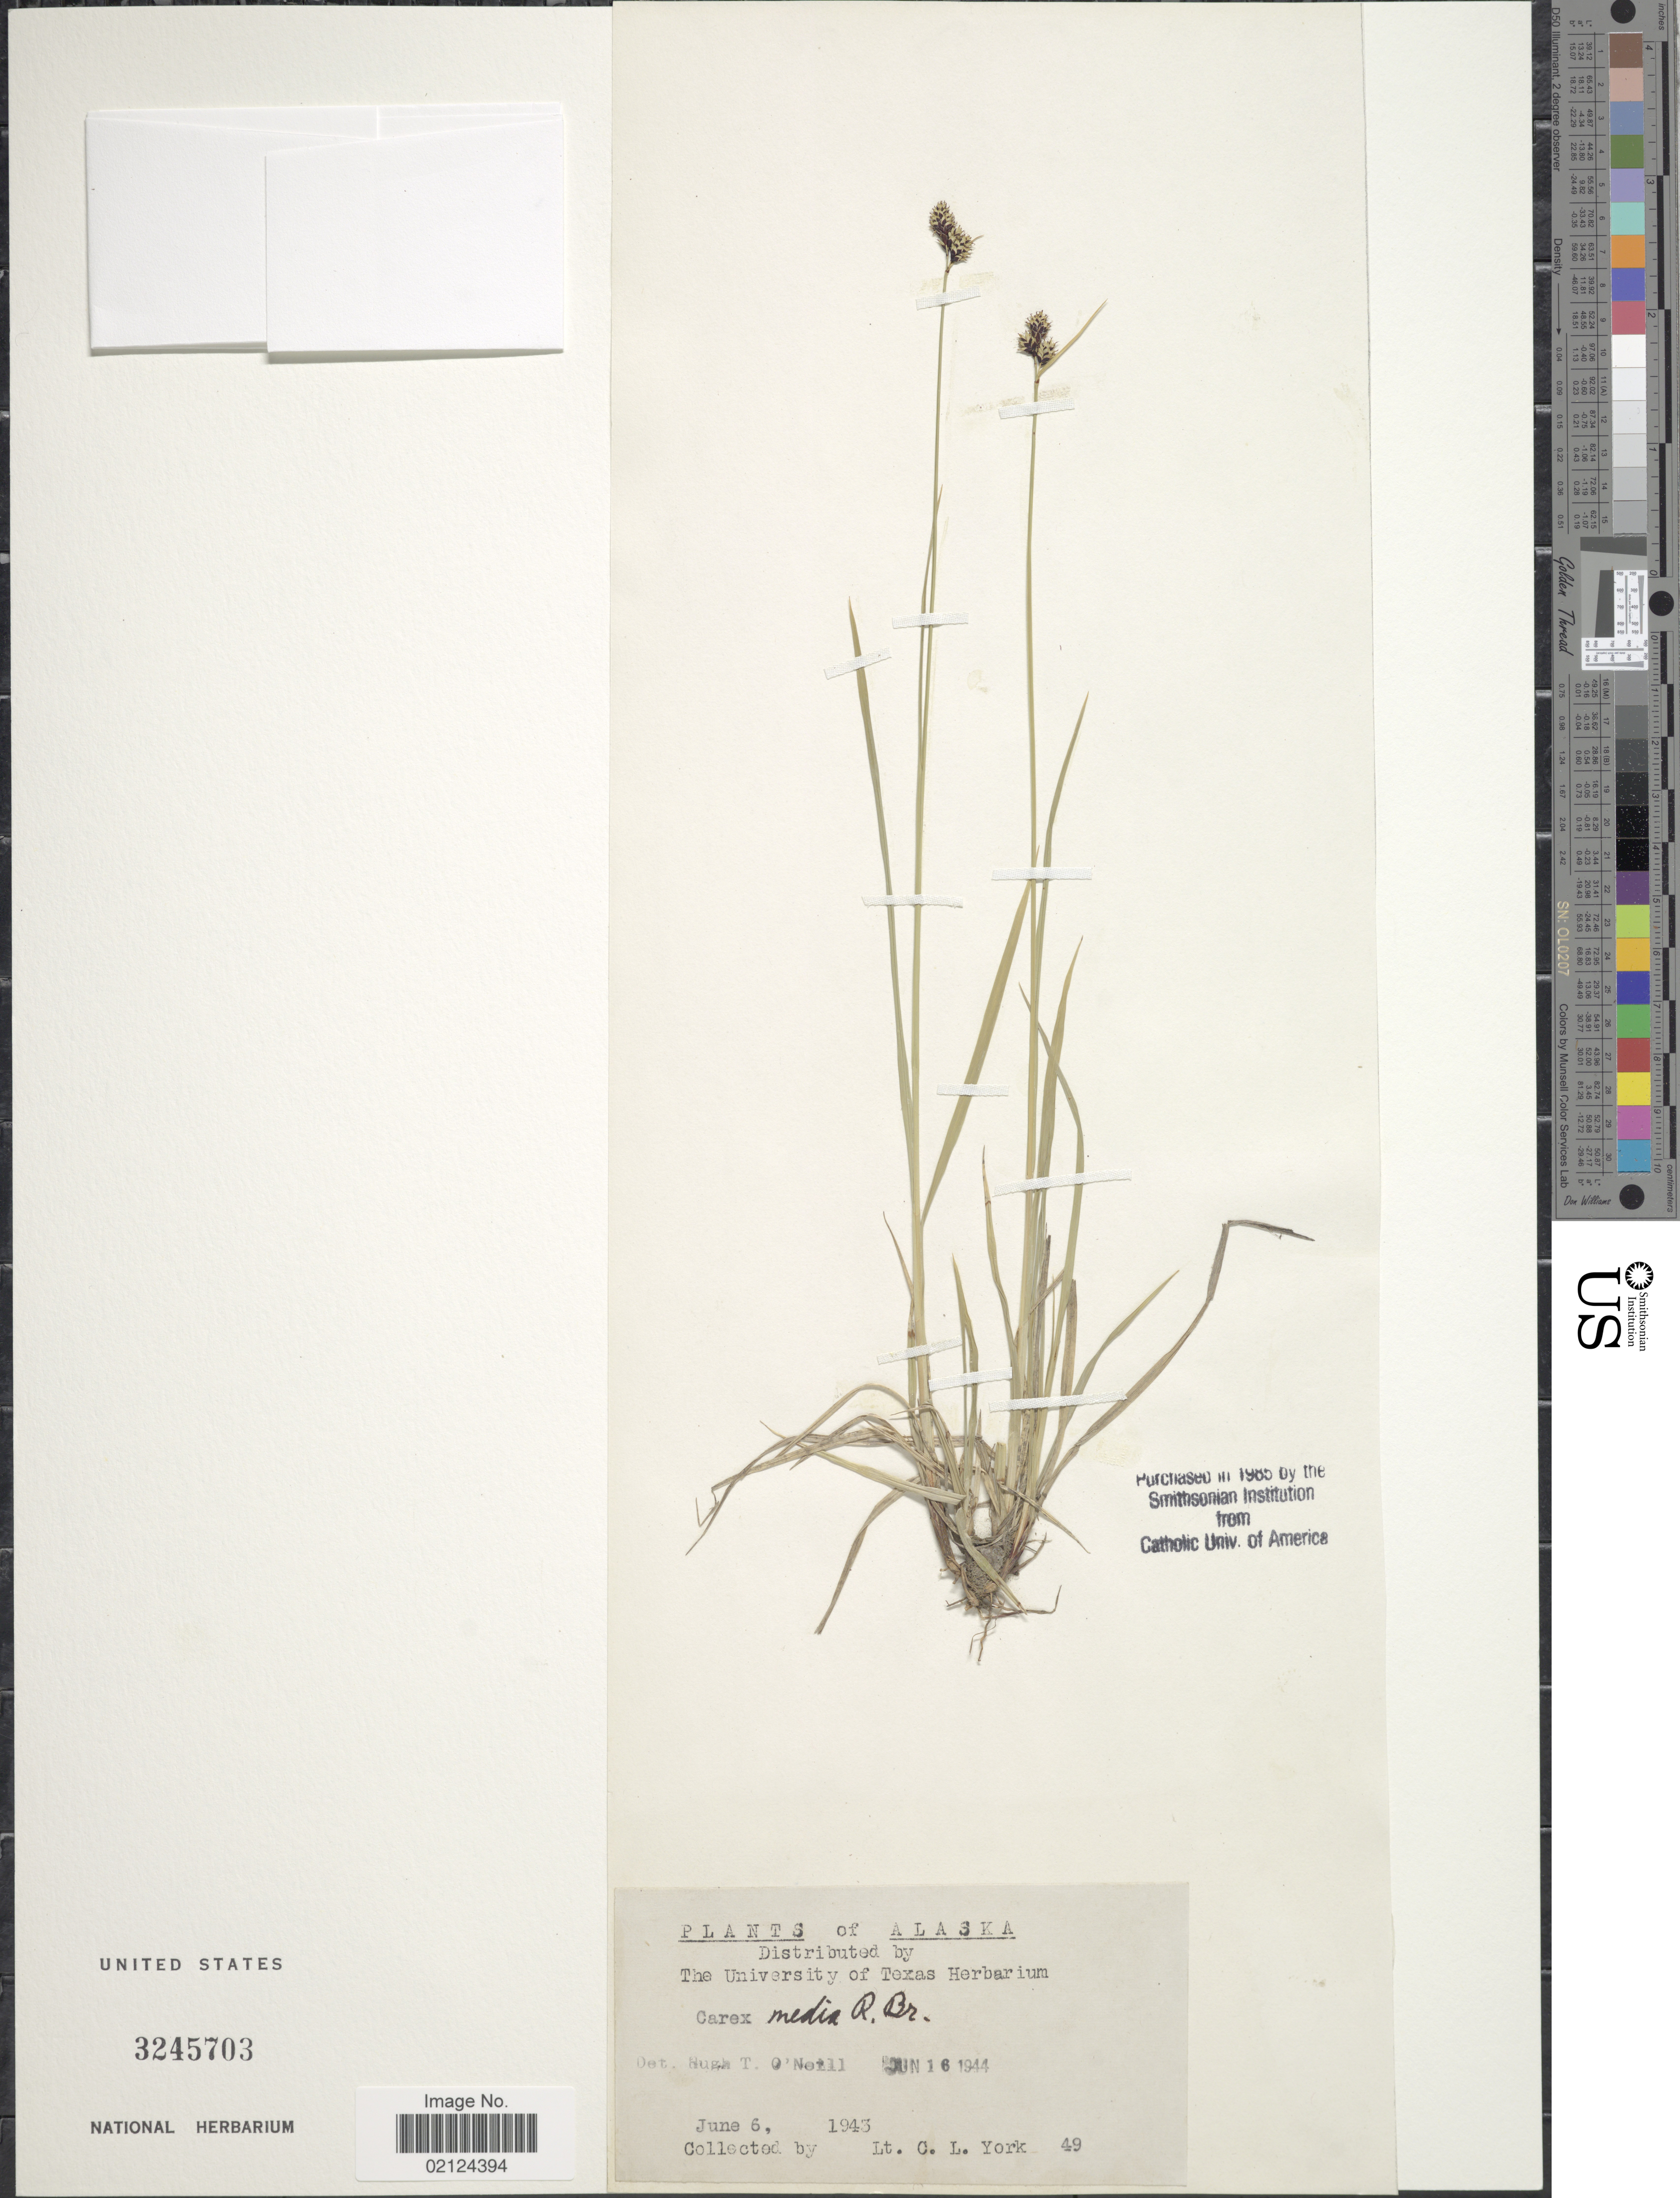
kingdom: Plantae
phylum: Tracheophyta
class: Liliopsida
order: Poales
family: Cyperaceae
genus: Carex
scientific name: Carex media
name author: R. Br.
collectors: C. L. York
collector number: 49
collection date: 1943-06-06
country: United States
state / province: Alaska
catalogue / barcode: US 3245703